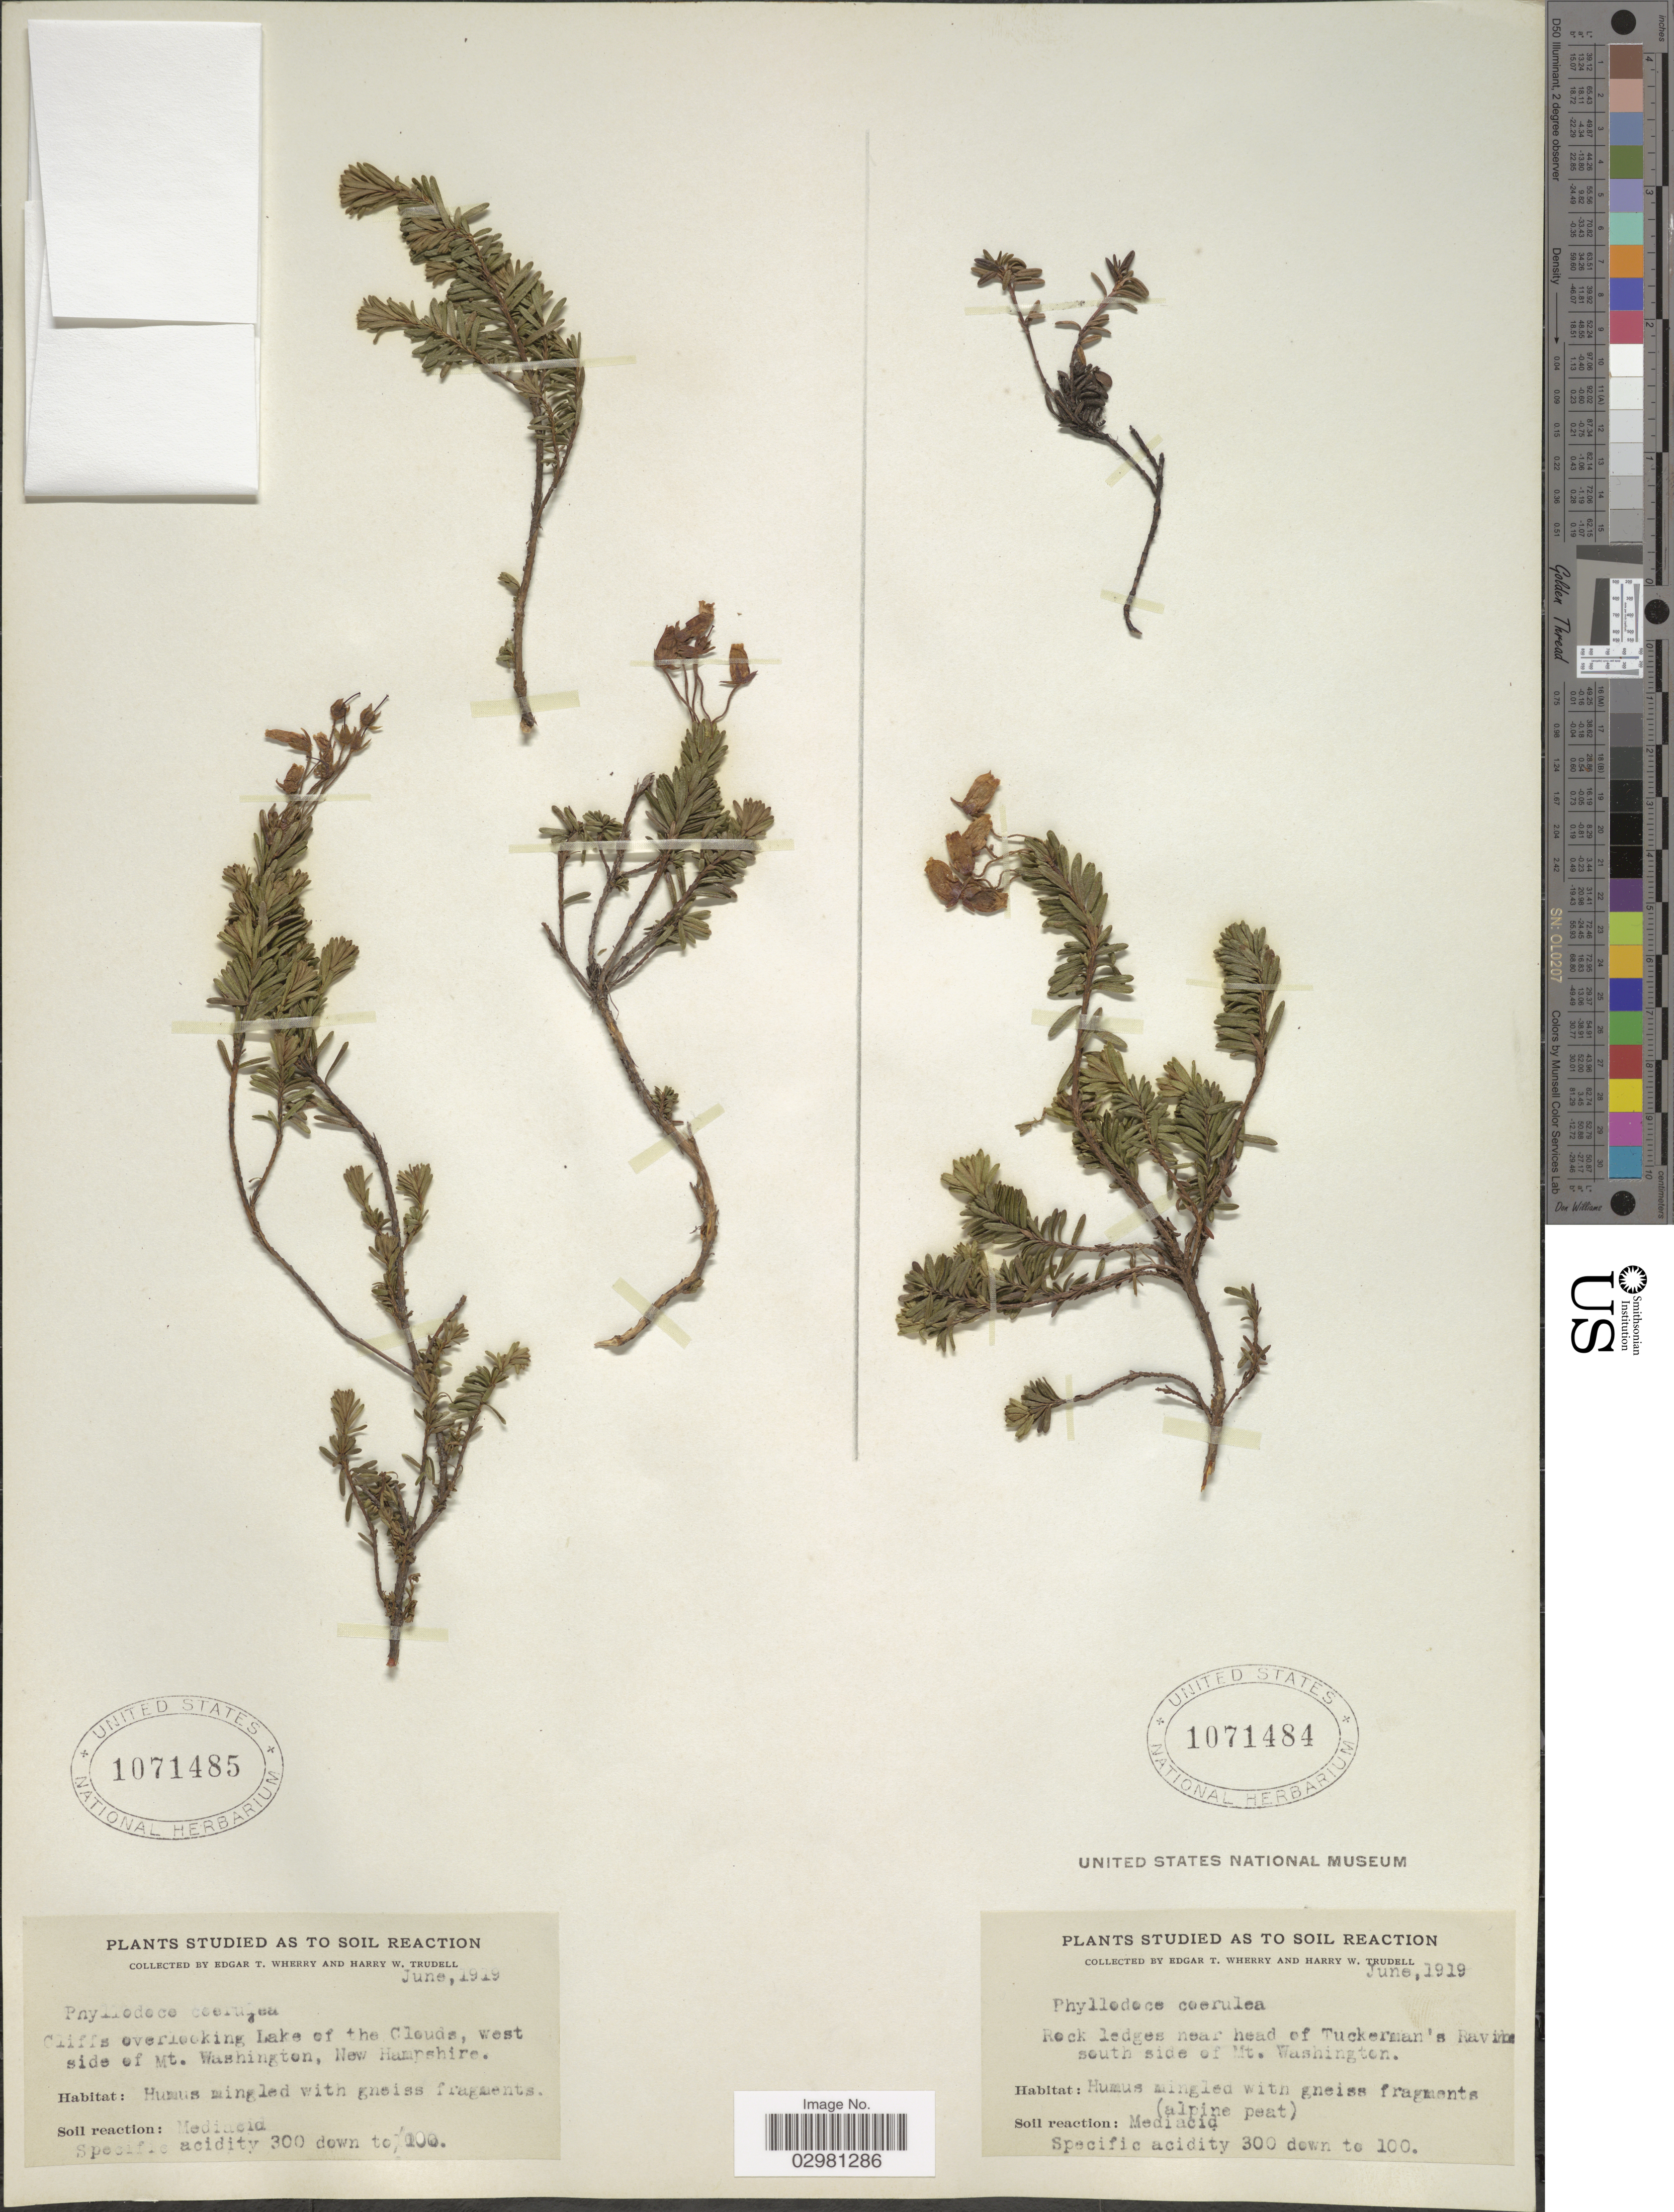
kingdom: Plantae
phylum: Tracheophyta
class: Magnoliopsida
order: Ericales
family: Ericaceae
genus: Phyllodoce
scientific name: Phyllodoce caerulea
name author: (L.) Bab.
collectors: E. T. Wherry & H. Trudell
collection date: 1919-06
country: United States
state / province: New Hampshire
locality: Rock ledges near head of Tuckerman's Ravine south side of Mt. Washington.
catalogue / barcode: US 1071484-2